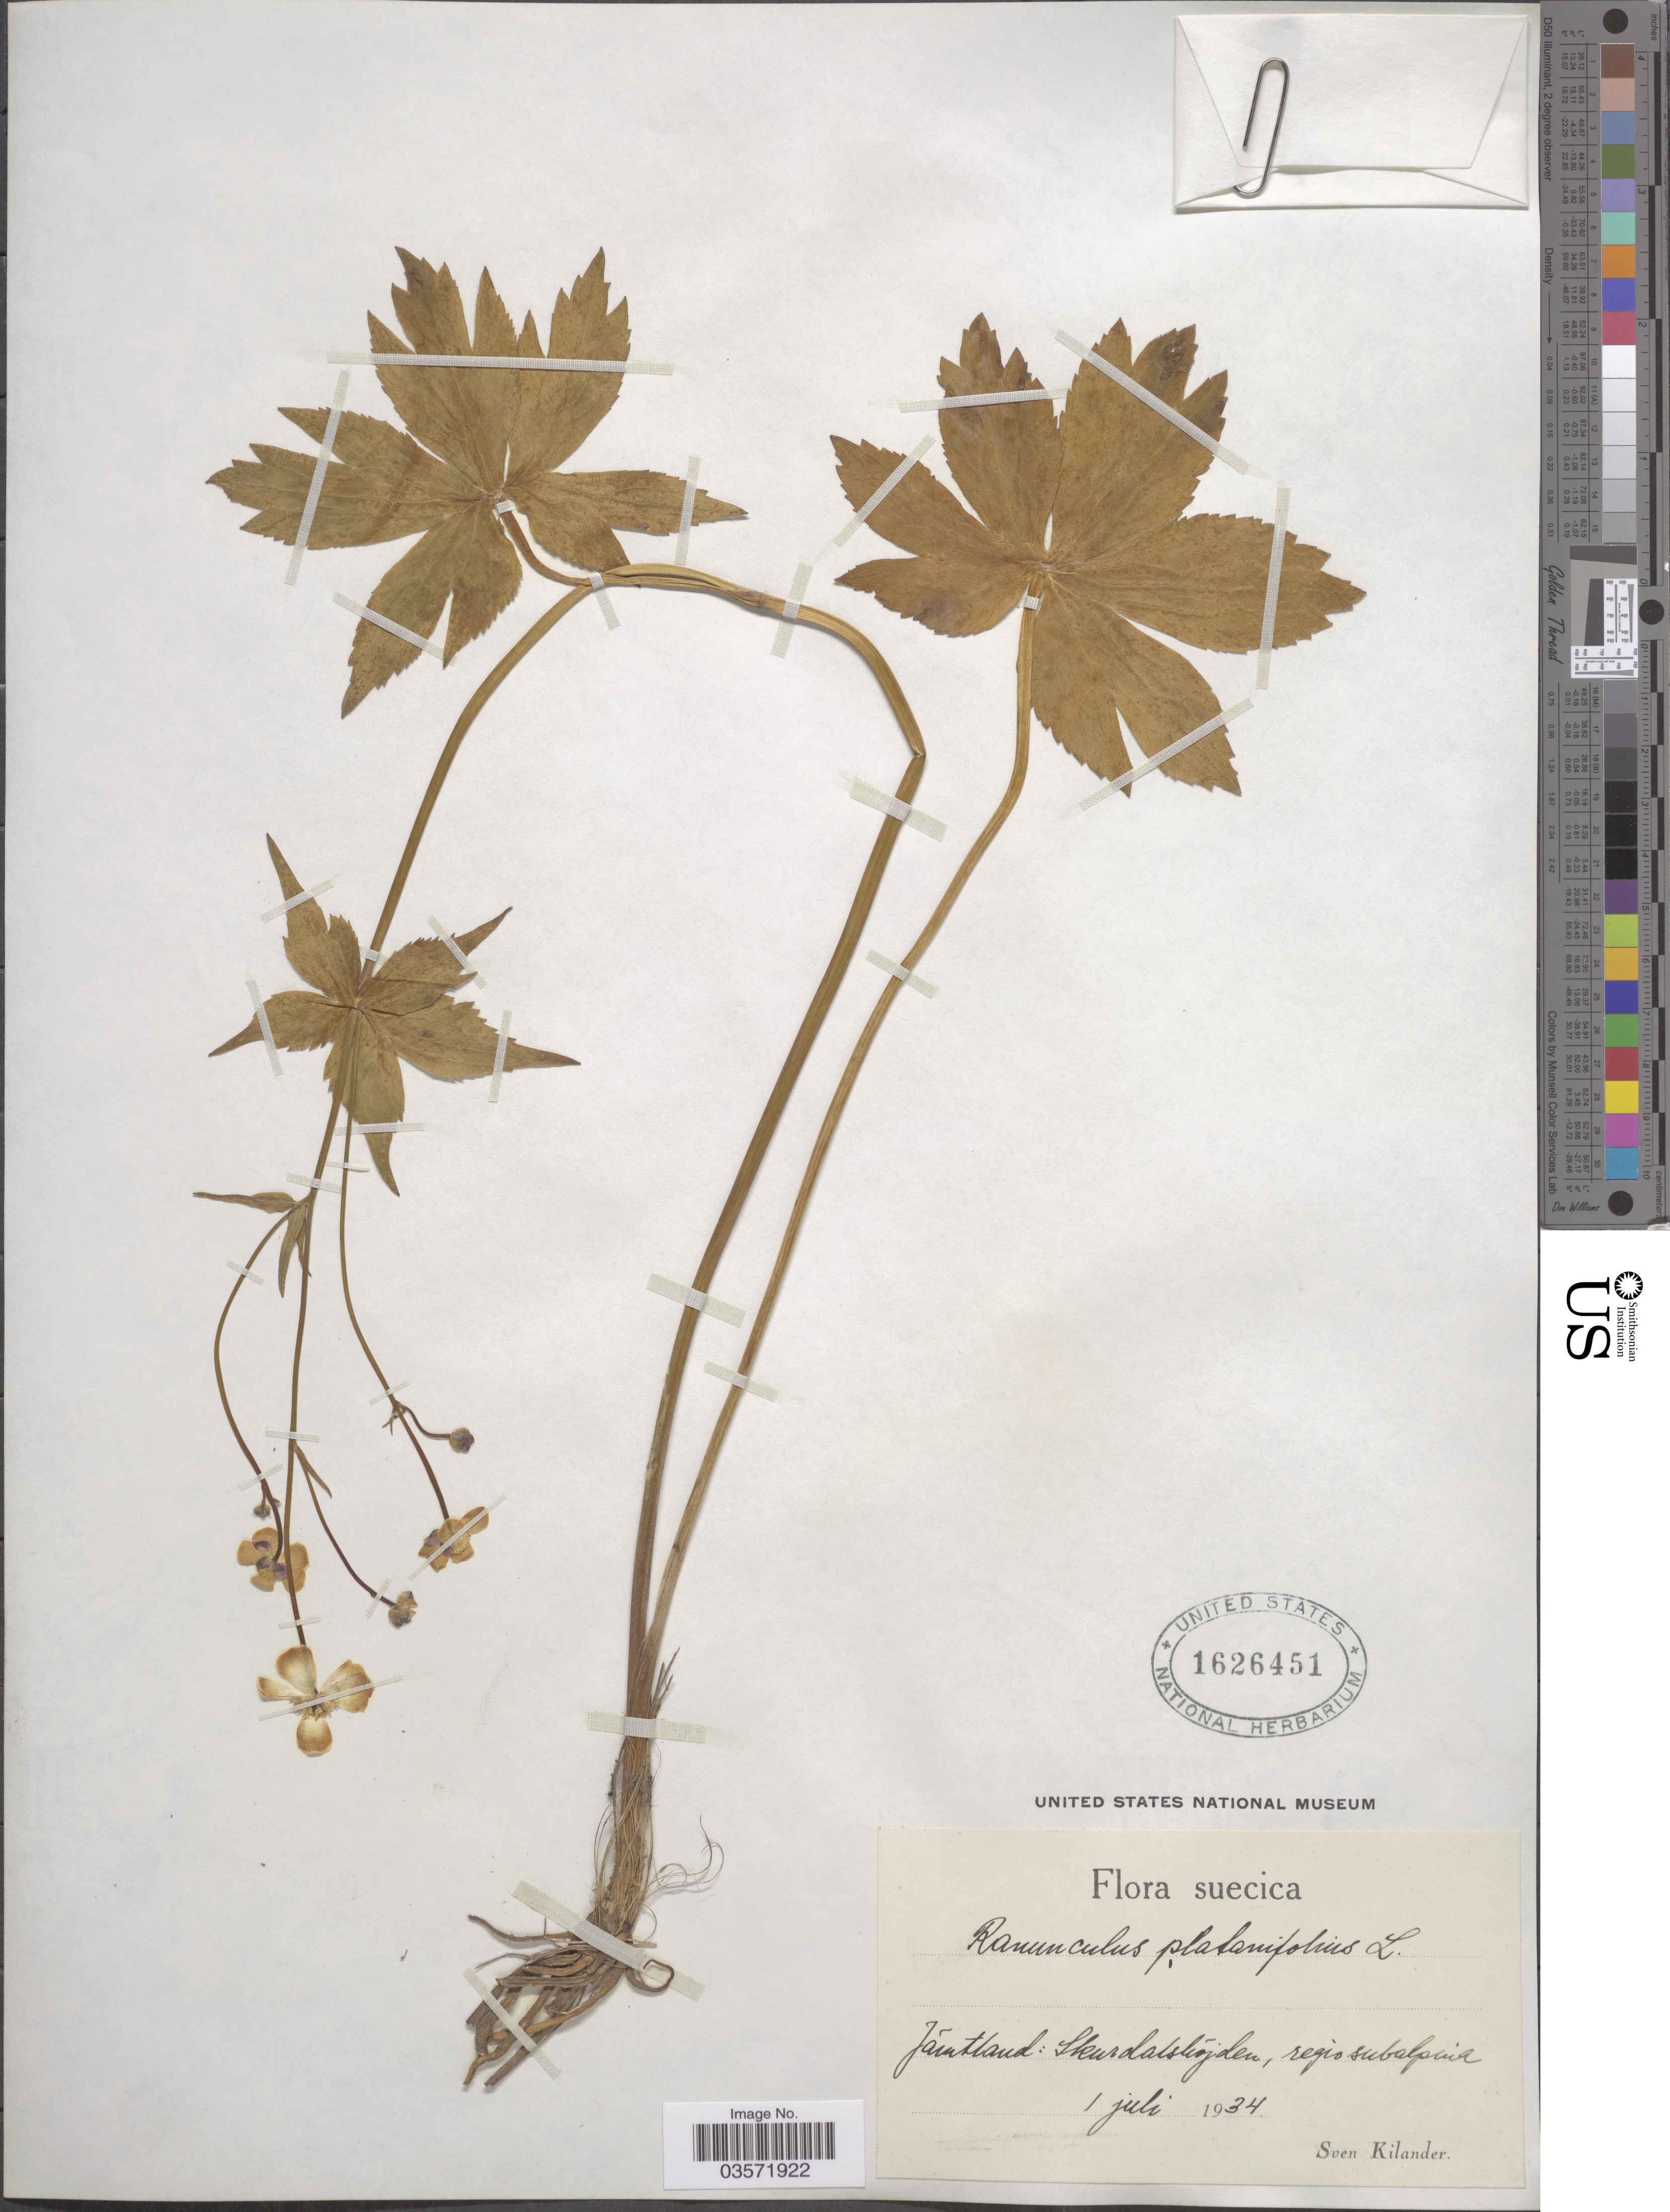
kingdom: Plantae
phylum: Tracheophyta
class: Magnoliopsida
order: Ranunculales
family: Ranunculaceae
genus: Ranunculus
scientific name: Ranunculus platanifolius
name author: L.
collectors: S. Kilander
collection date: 1934-07-01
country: Sweden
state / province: Jämtland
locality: Suecica. Skurdalshojden, regio subalpina.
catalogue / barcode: US 1626451